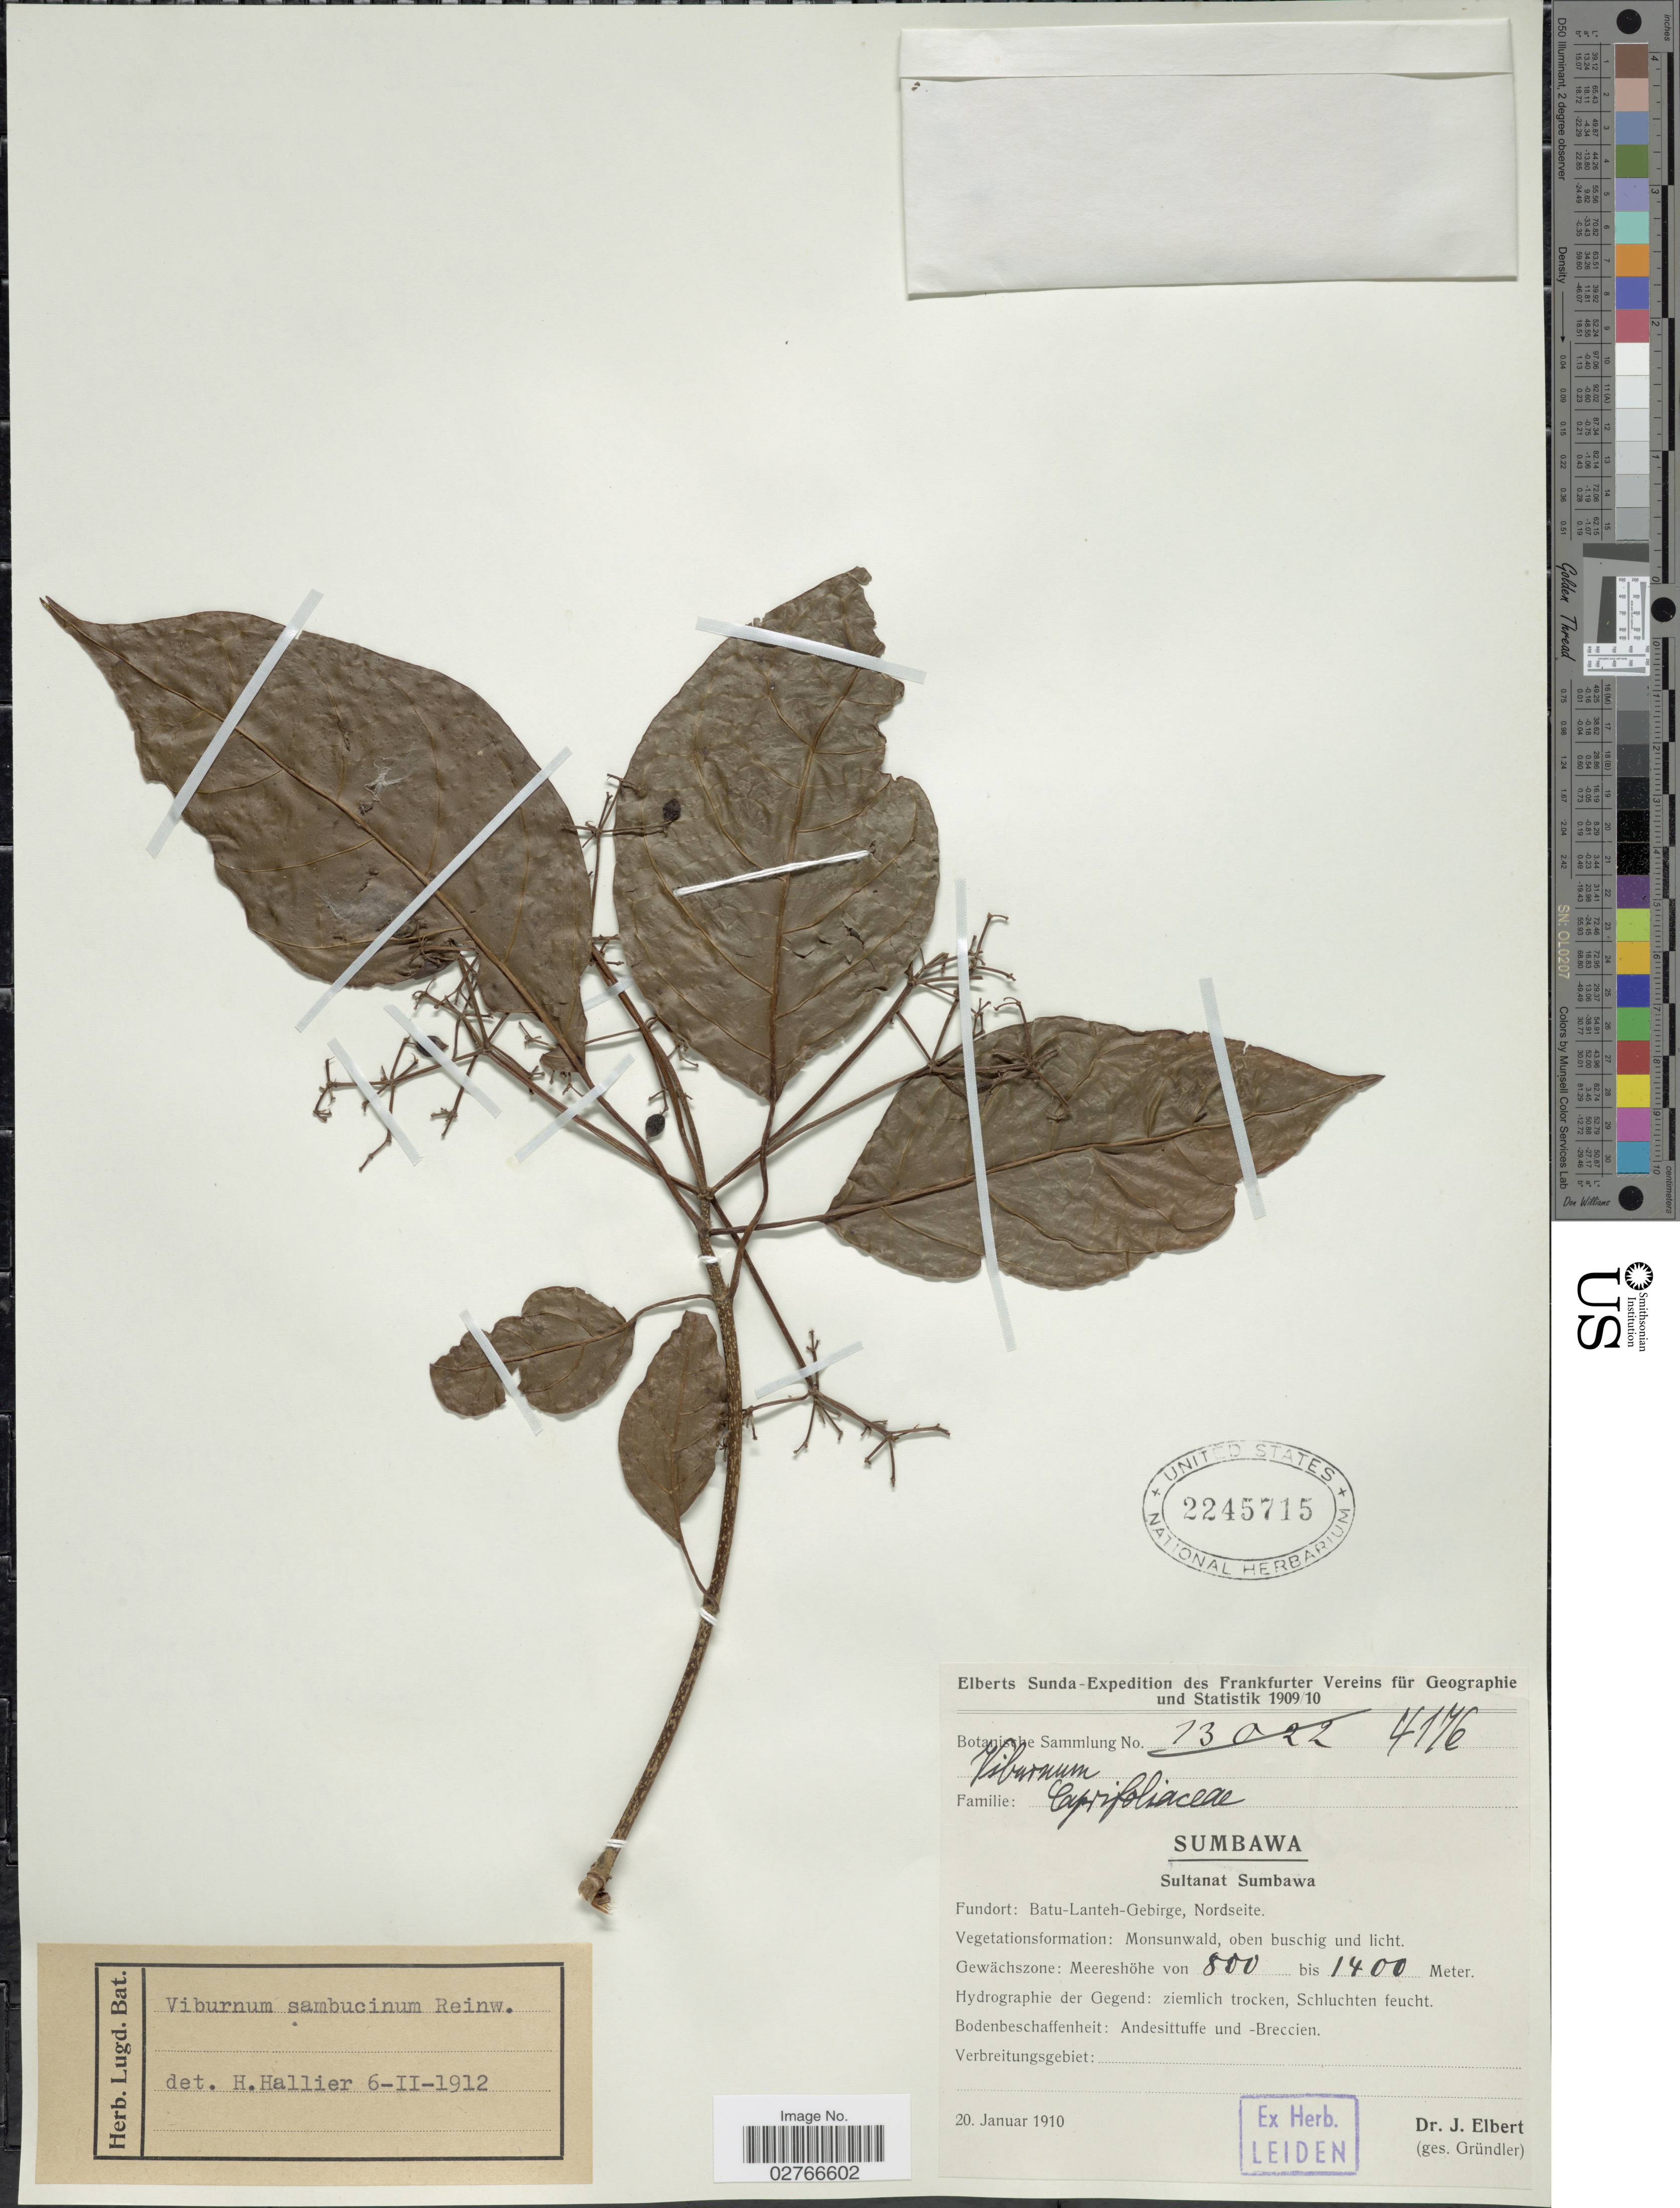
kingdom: Plantae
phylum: Tracheophyta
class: Magnoliopsida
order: Dipsacales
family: Viburnaceae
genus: Viburnum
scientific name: Viburnum sambucinum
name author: Reinw. ex Blume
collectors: J. Elbert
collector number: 4176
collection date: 1910-01-20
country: Indonesia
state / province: Nusa Tenggara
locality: Sumbawa. Sultanat Sumbawa. Batu-Lanteh-Gebirge, Nordseite.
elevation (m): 800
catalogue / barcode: US 2245715